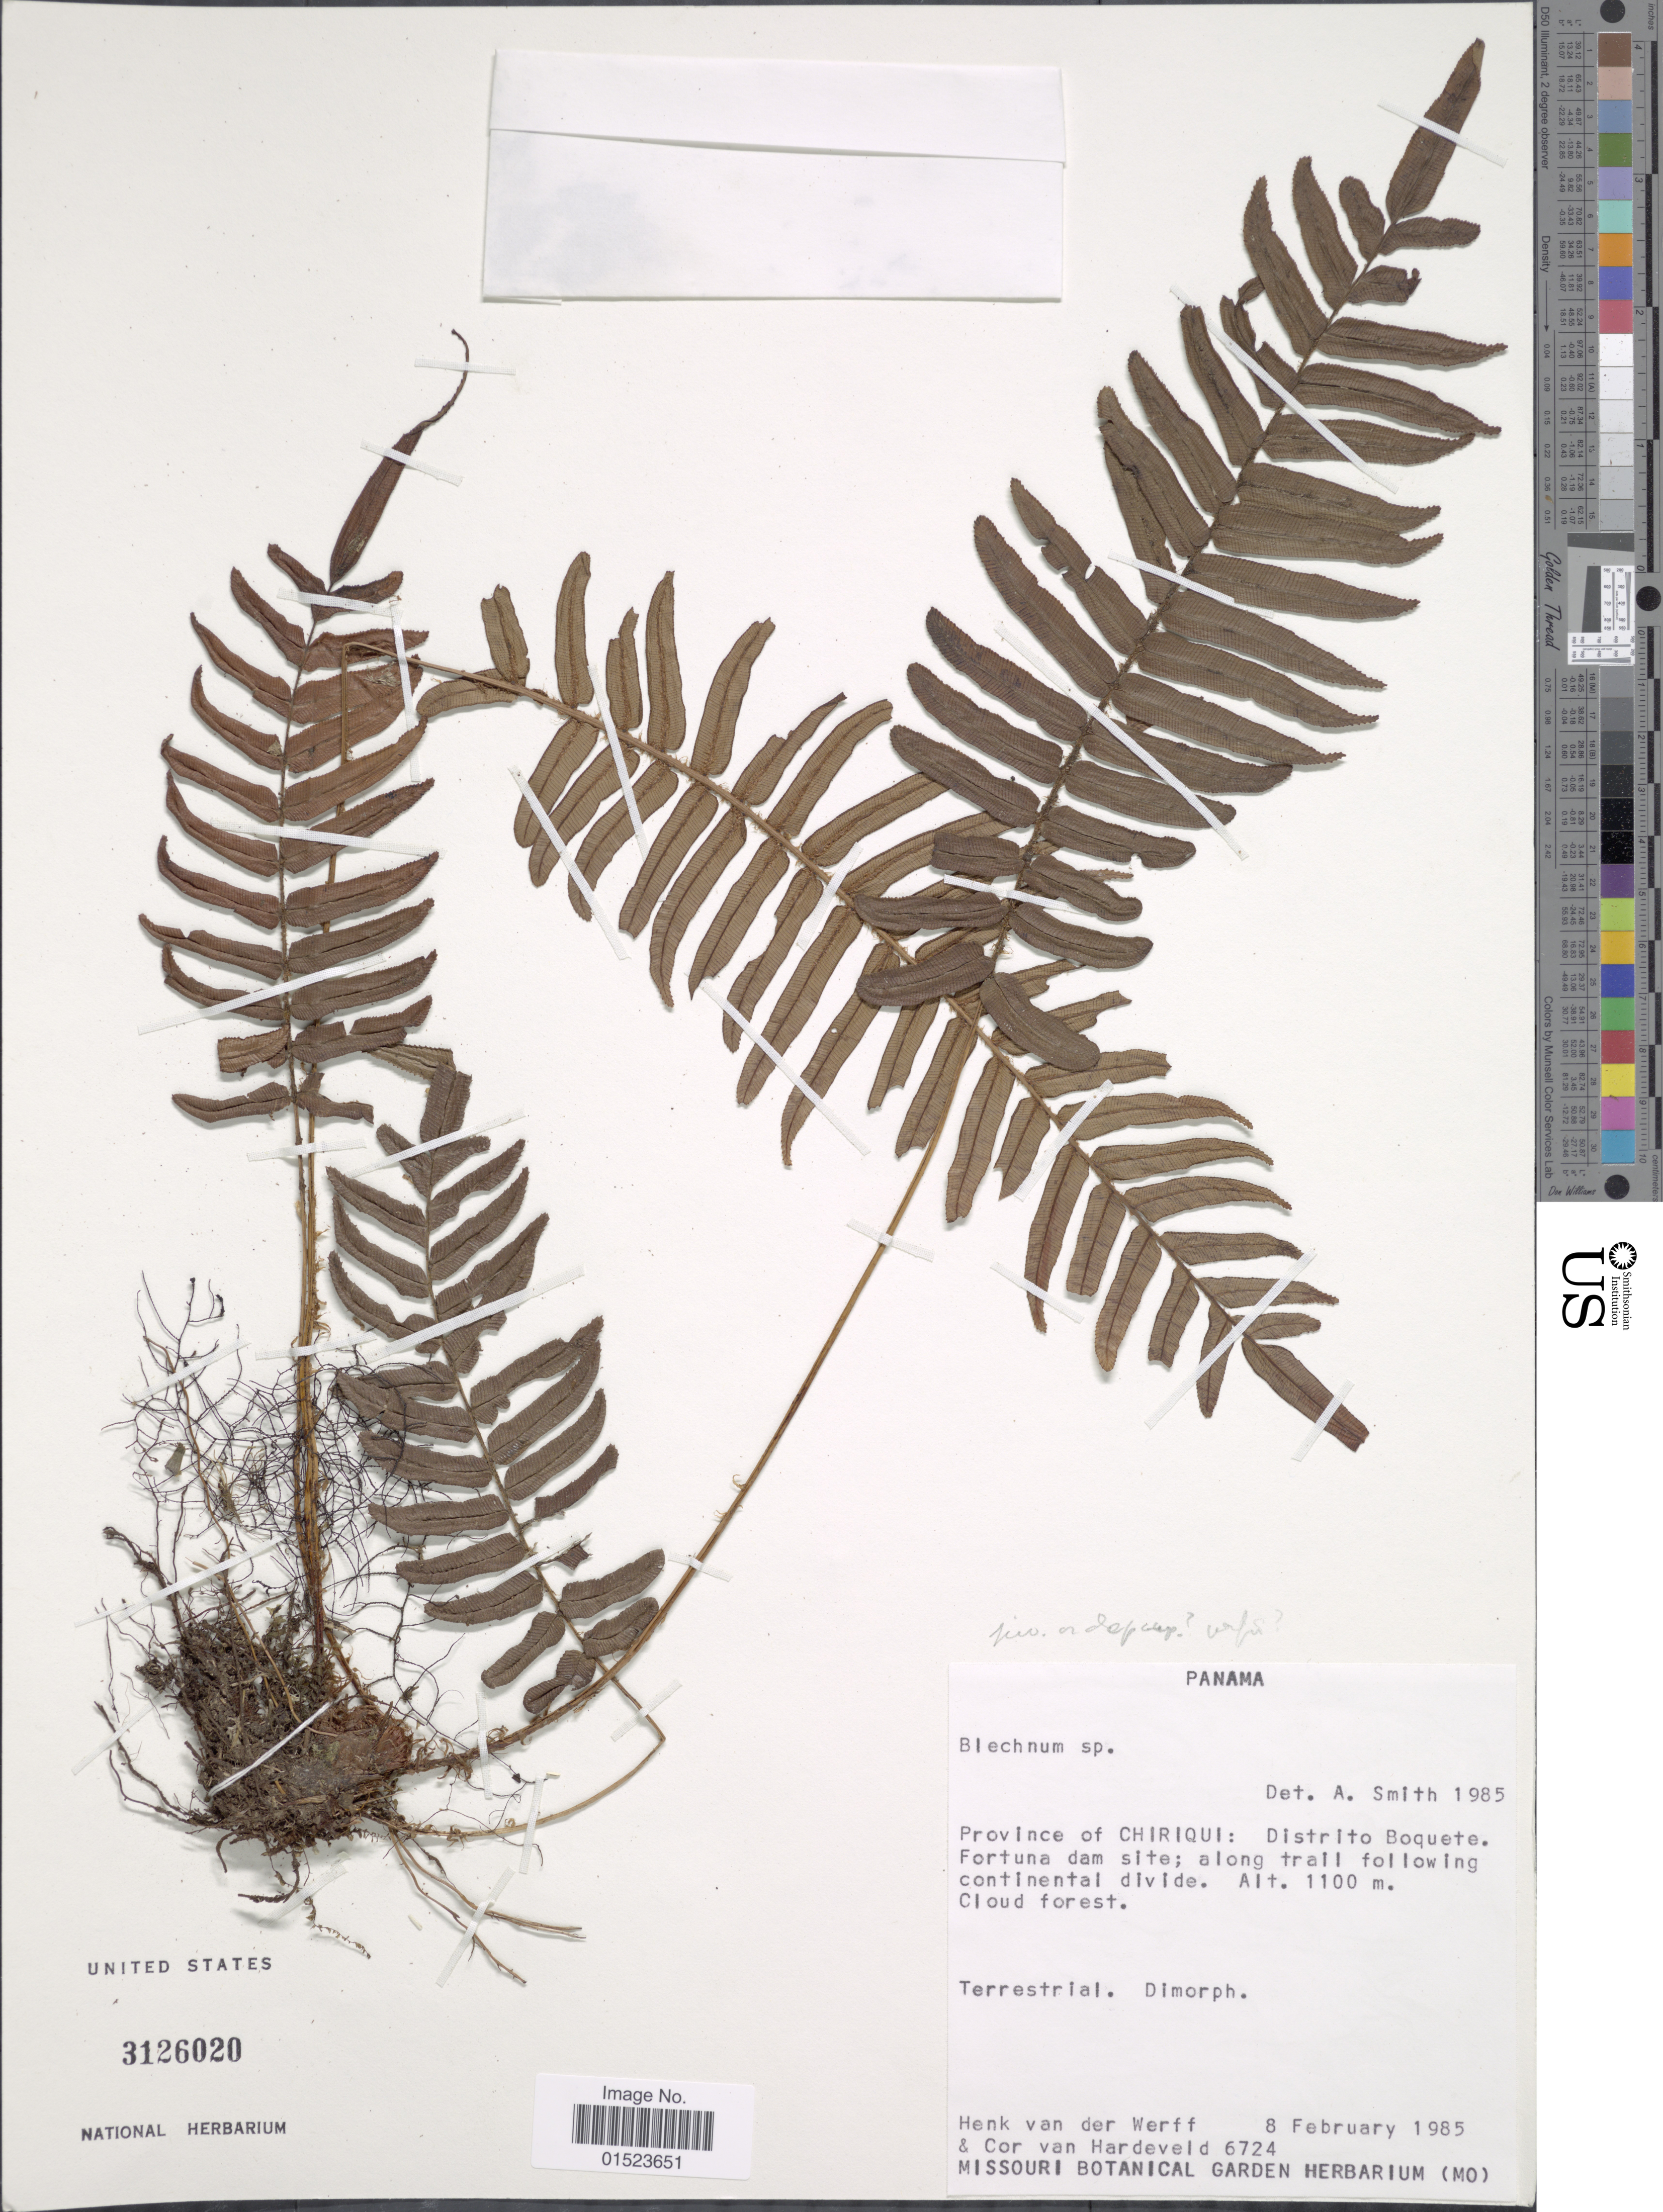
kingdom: Plantae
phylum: Tracheophyta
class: Polypodiopsida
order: Polypodiales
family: Blechnaceae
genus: Blechnum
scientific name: Blechnum chiriquanum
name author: (Broadh.) C. Chr.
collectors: H. van der Werff & C. Van Hardeveld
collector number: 6724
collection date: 1985-02-08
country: Panama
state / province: Chiriqui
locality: Distrito Boquete. Fortuna dam site; along trail following continental divide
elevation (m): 1100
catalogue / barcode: US 3126020